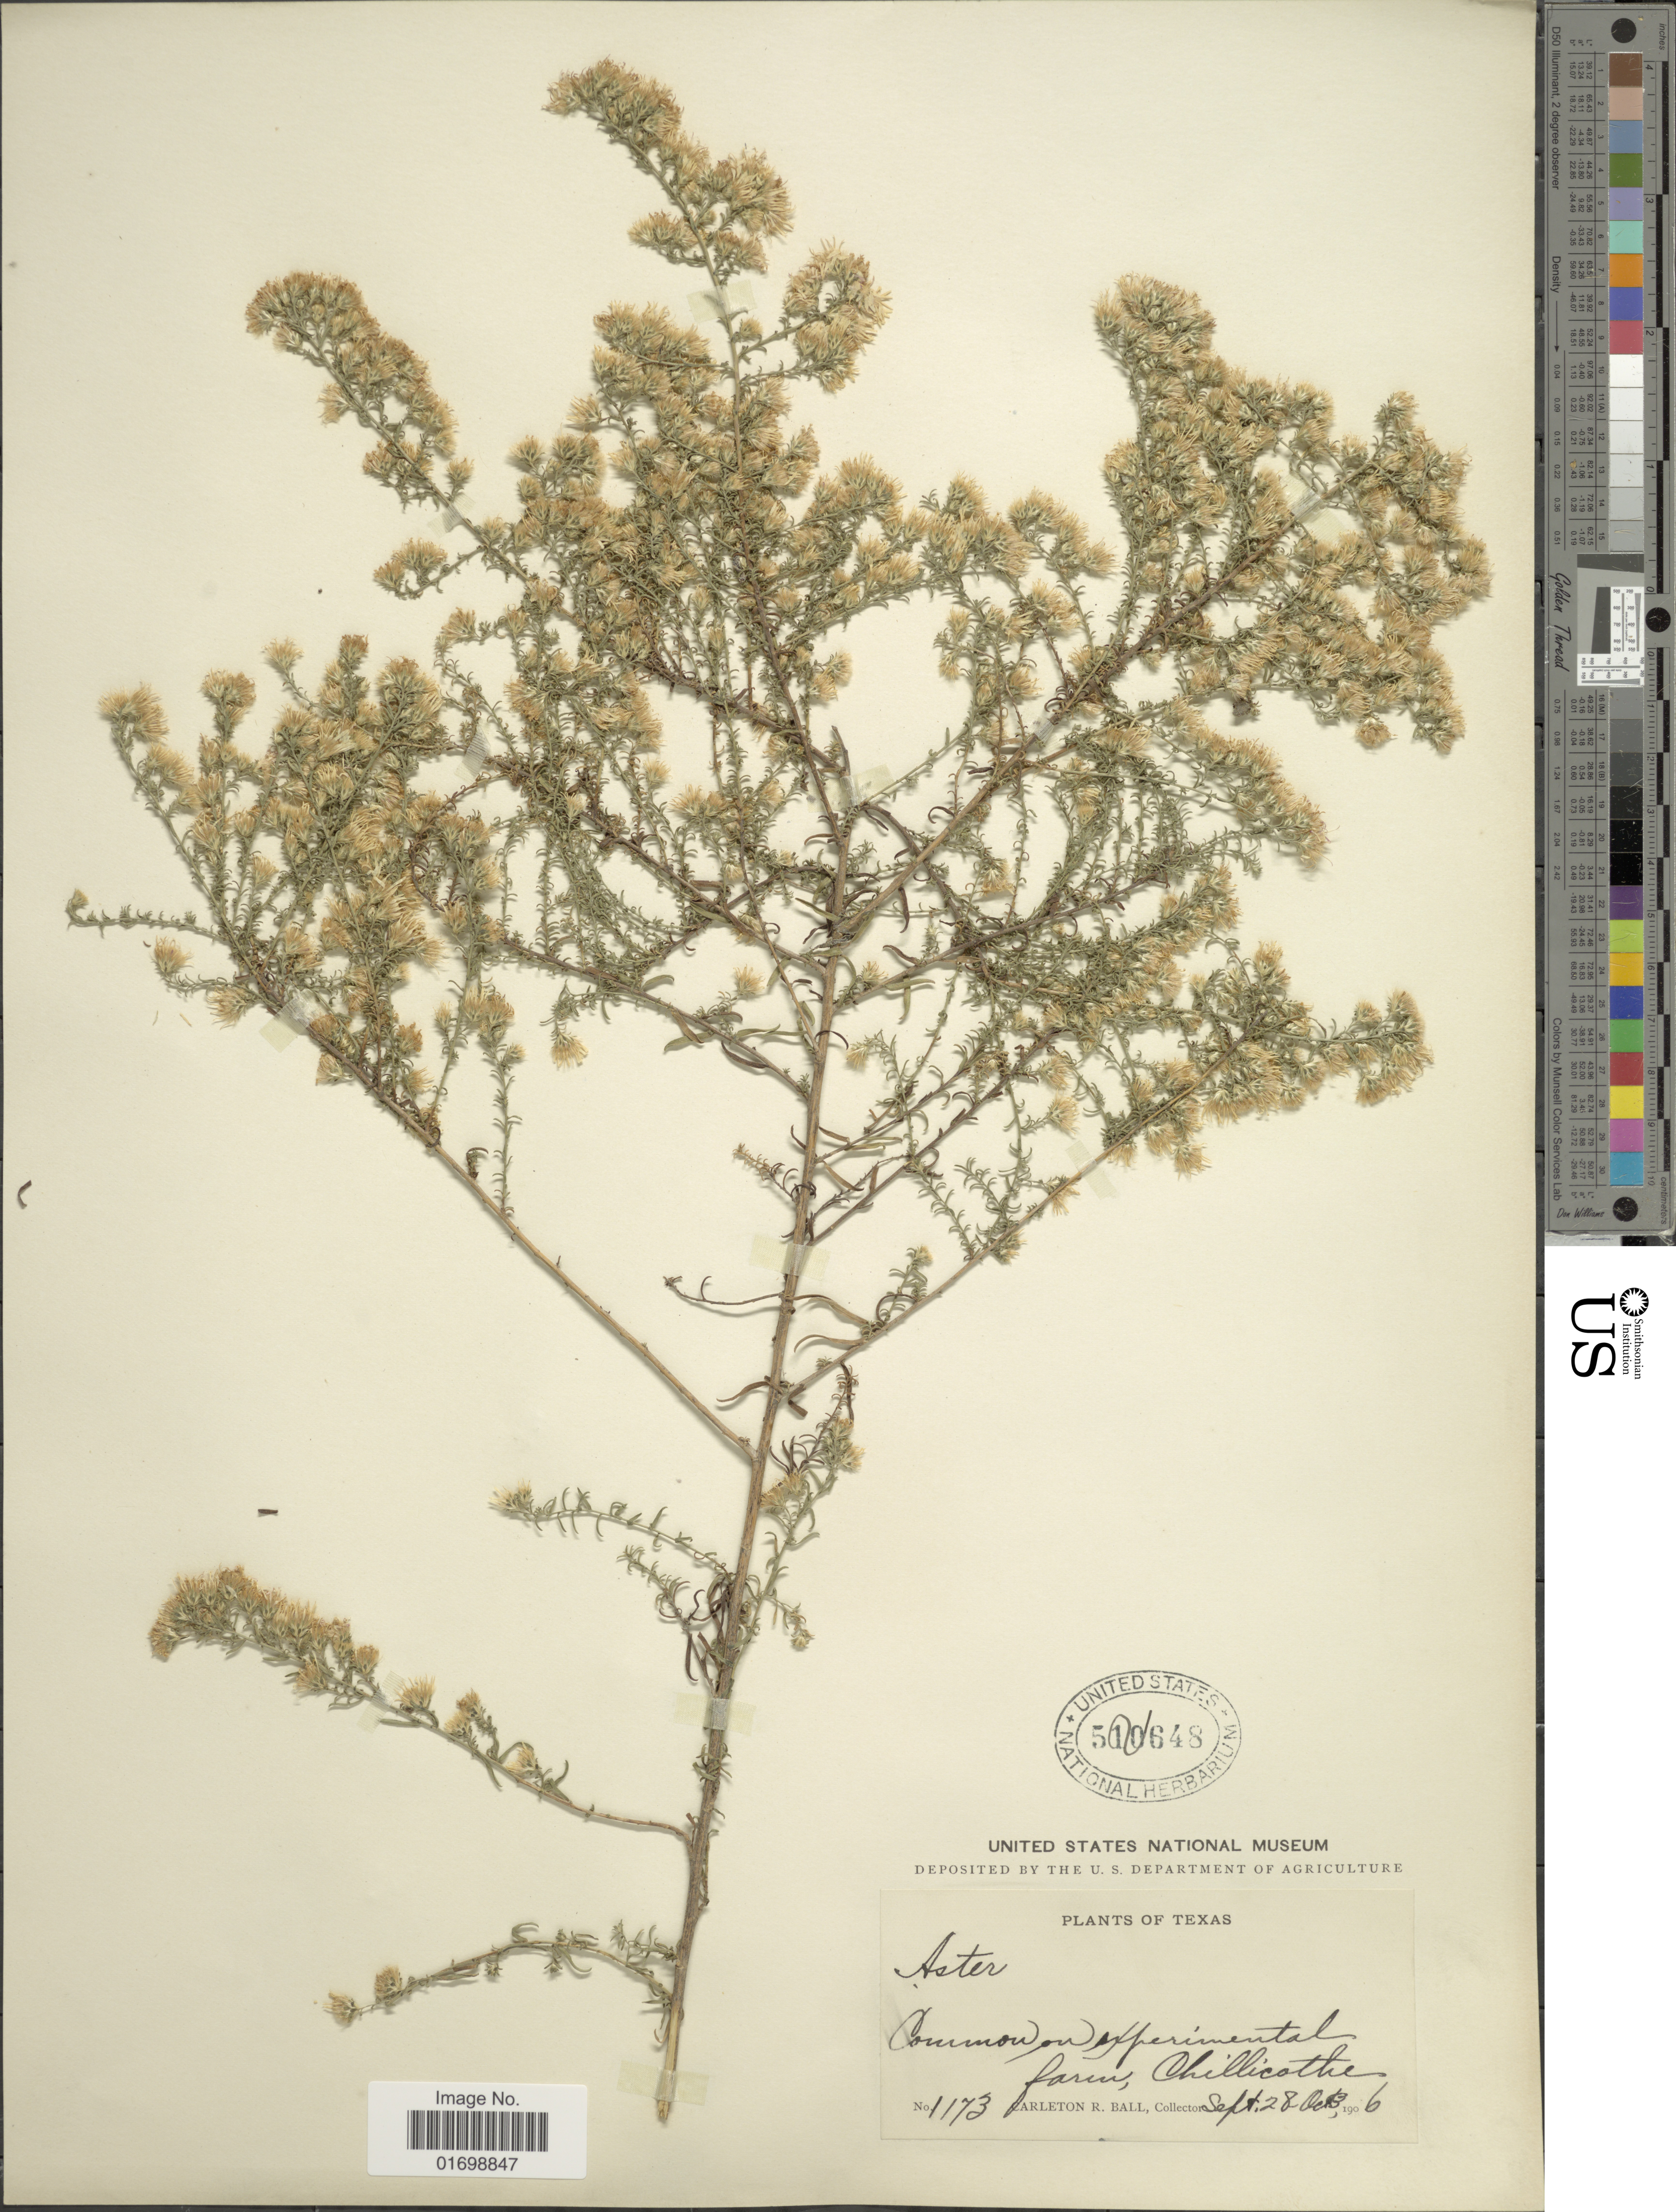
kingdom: Plantae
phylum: Tracheophyta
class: Magnoliopsida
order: Asterales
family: Asteraceae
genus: Symphyotrichum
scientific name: Symphyotrichum ericoides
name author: (L.) G.L. Nesom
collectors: C. R. Ball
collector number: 1173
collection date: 1906-09-28/1906-10-03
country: United States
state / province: Texas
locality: Common on experimental farm, Chillicothe.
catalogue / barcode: US 510648